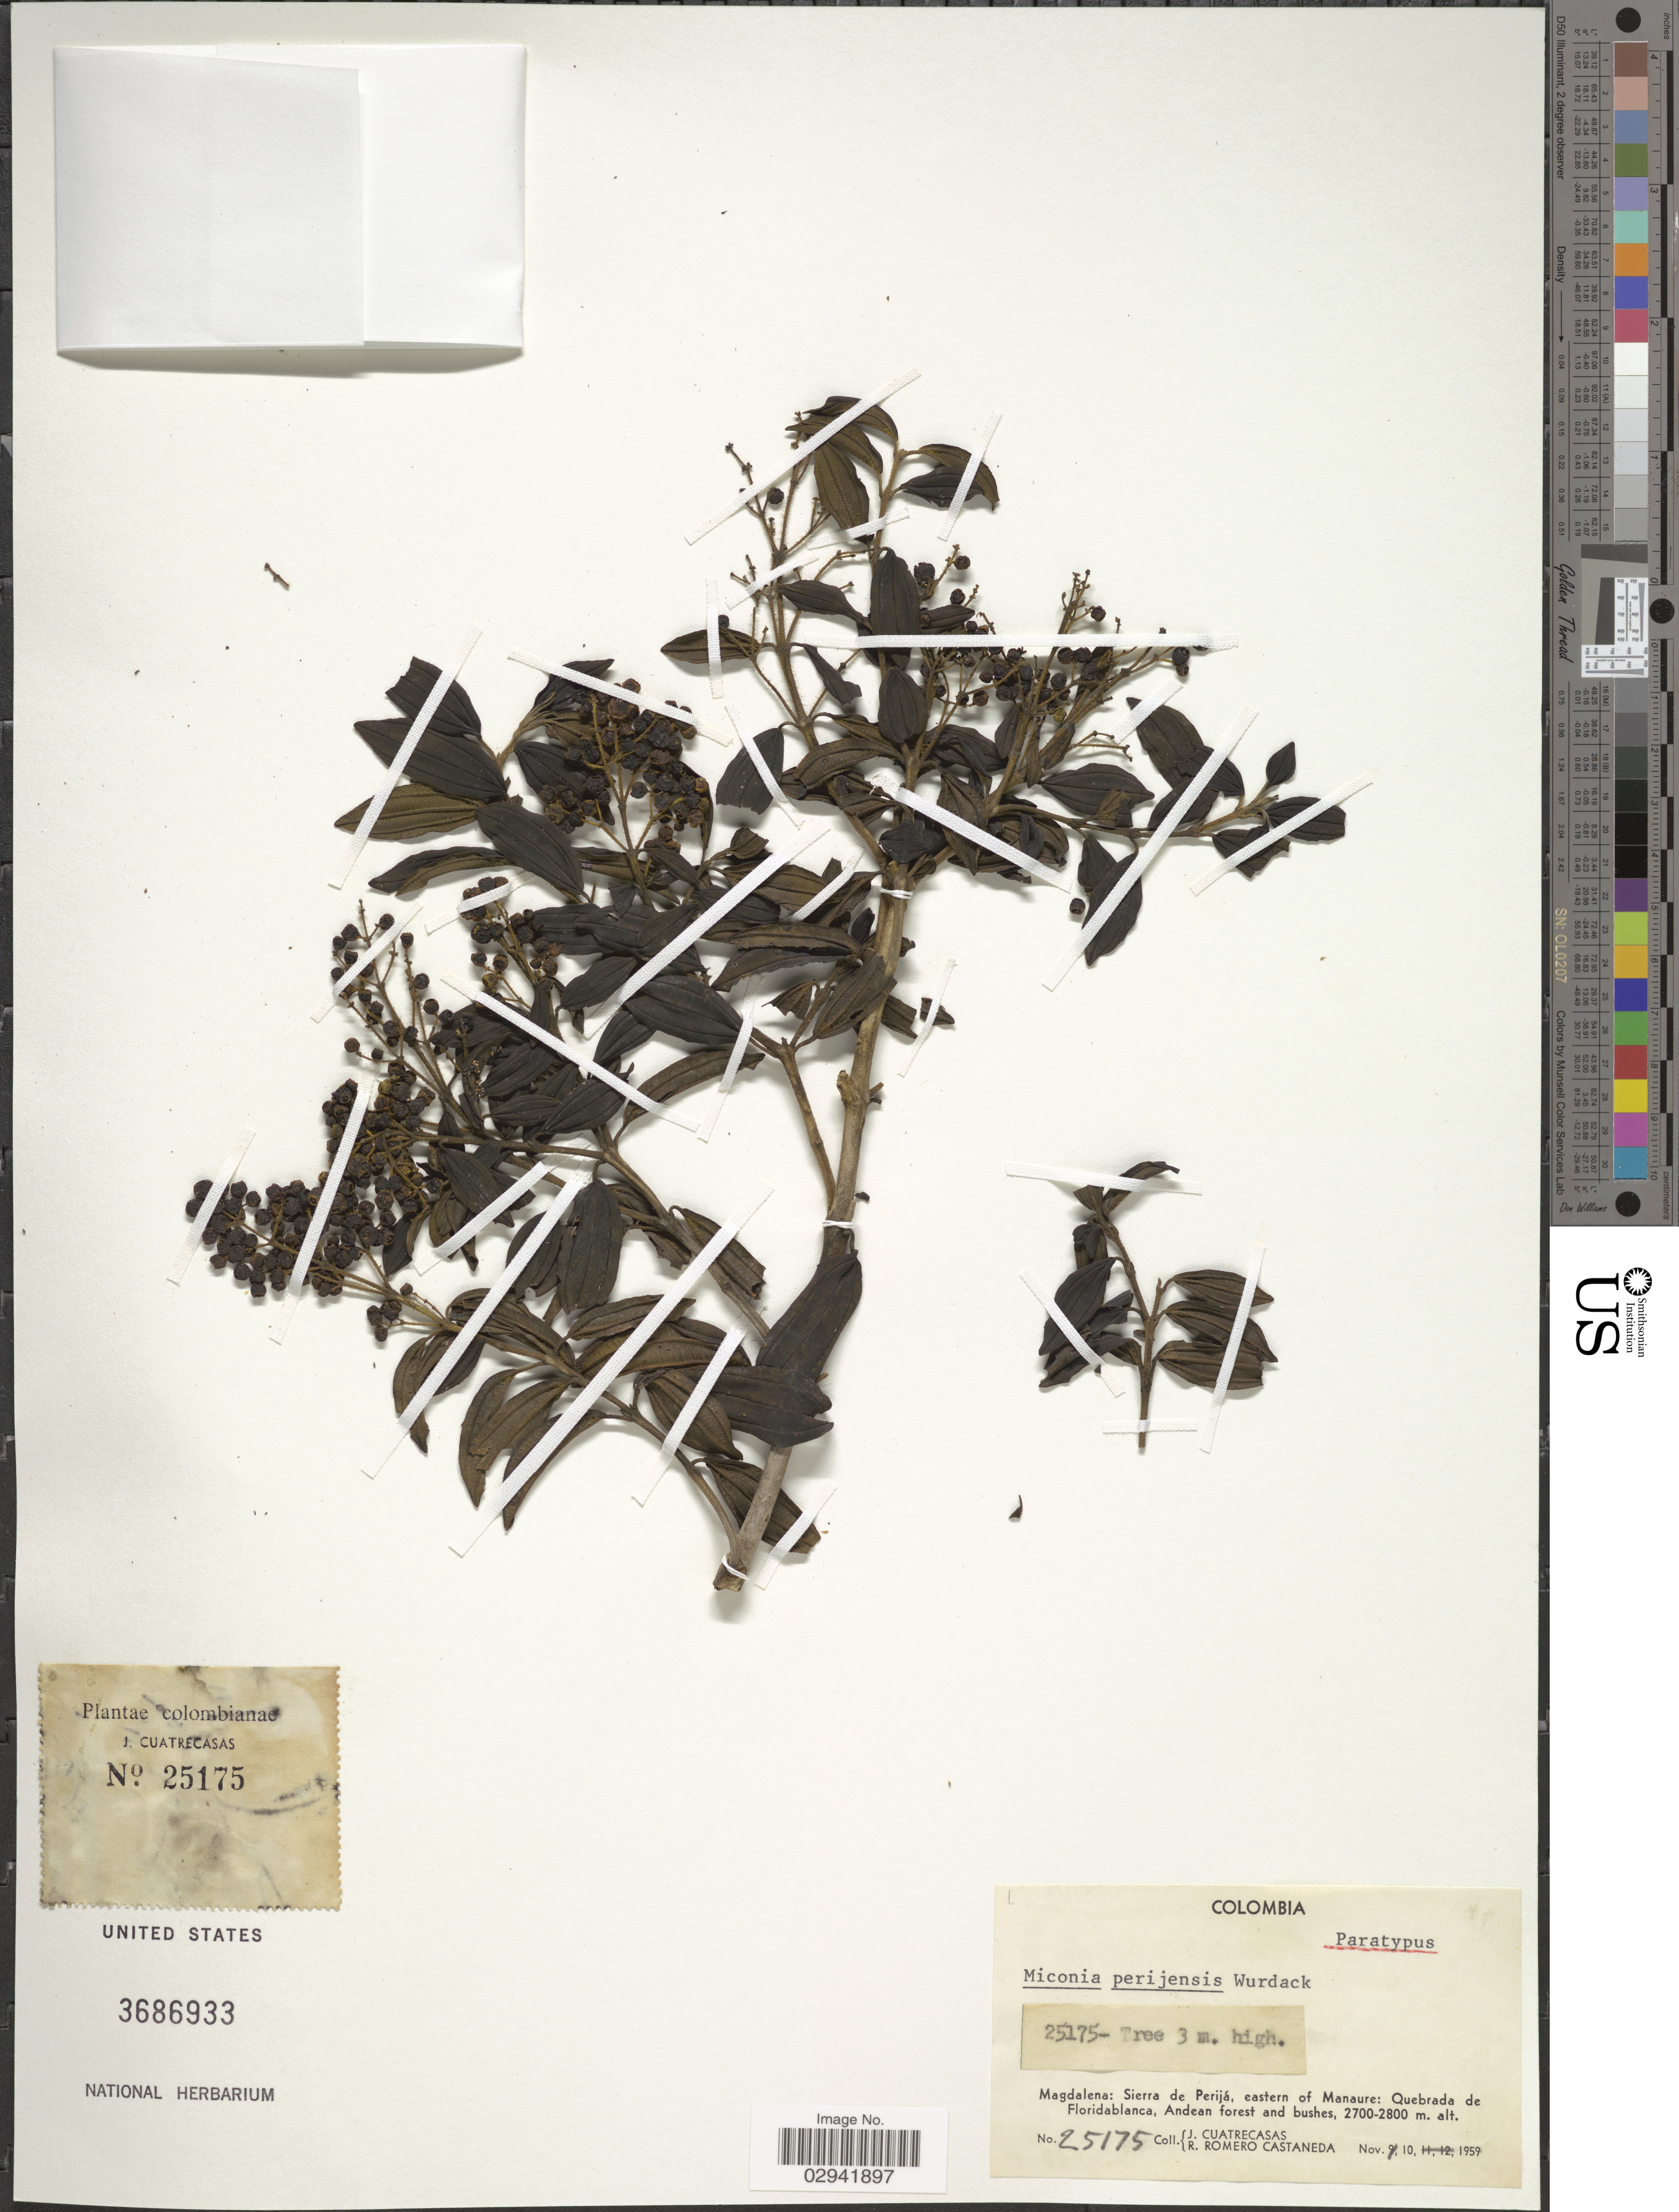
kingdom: Plantae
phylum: Tracheophyta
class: Magnoliopsida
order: Myrtales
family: Melastomataceae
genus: Miconia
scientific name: Miconia perijensis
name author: Wurdack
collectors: J. Cuatrecasas & R. Romero Castañeda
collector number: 25175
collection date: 1959-11-10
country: Colombia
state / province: Magdalena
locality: Sierra de Perijá, eastern of Manaure: Quebrada de Floridablanca, Andean forest and bushes.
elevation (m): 2700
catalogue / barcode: US 3686933